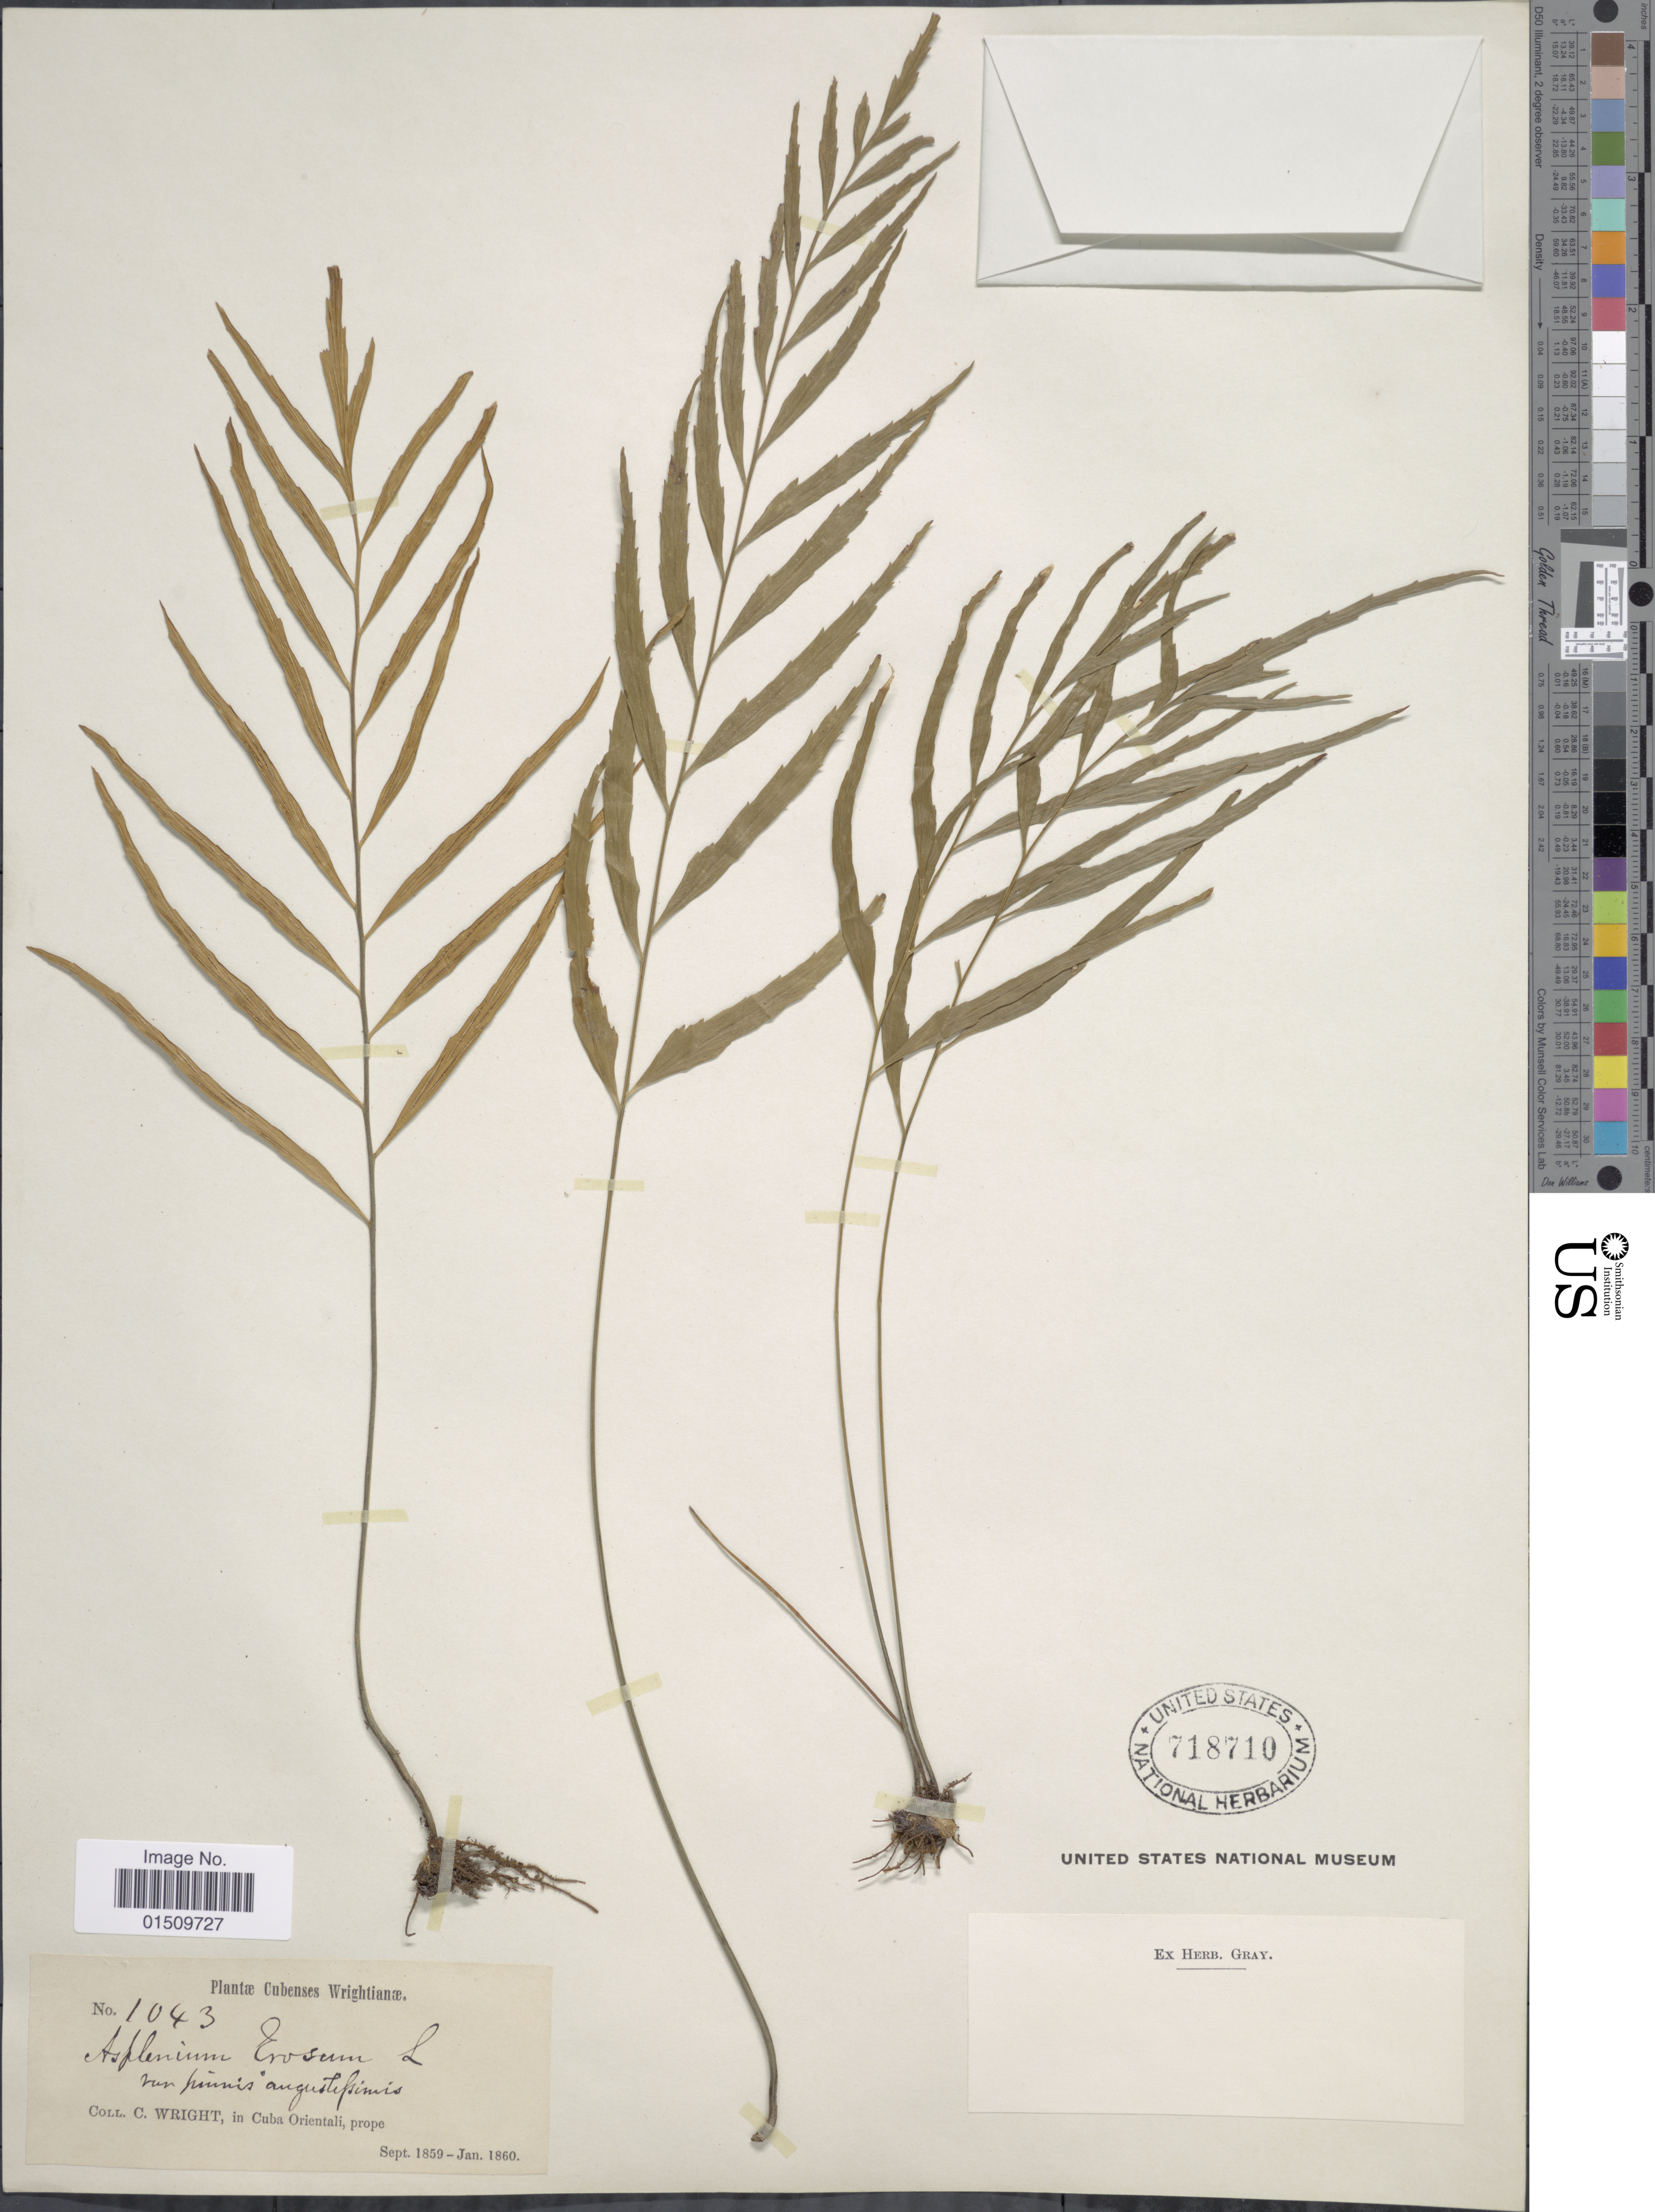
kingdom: Plantae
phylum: Tracheophyta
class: Polypodiopsida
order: Polypodiales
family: Aspleniaceae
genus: Asplenium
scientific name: Asplenium venustum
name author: Underw. & Maxon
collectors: C. Wright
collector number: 1043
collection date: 1859-09/1860-01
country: Cuba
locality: Cubenses, Cuba Orientali, prope.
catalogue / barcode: US 718710